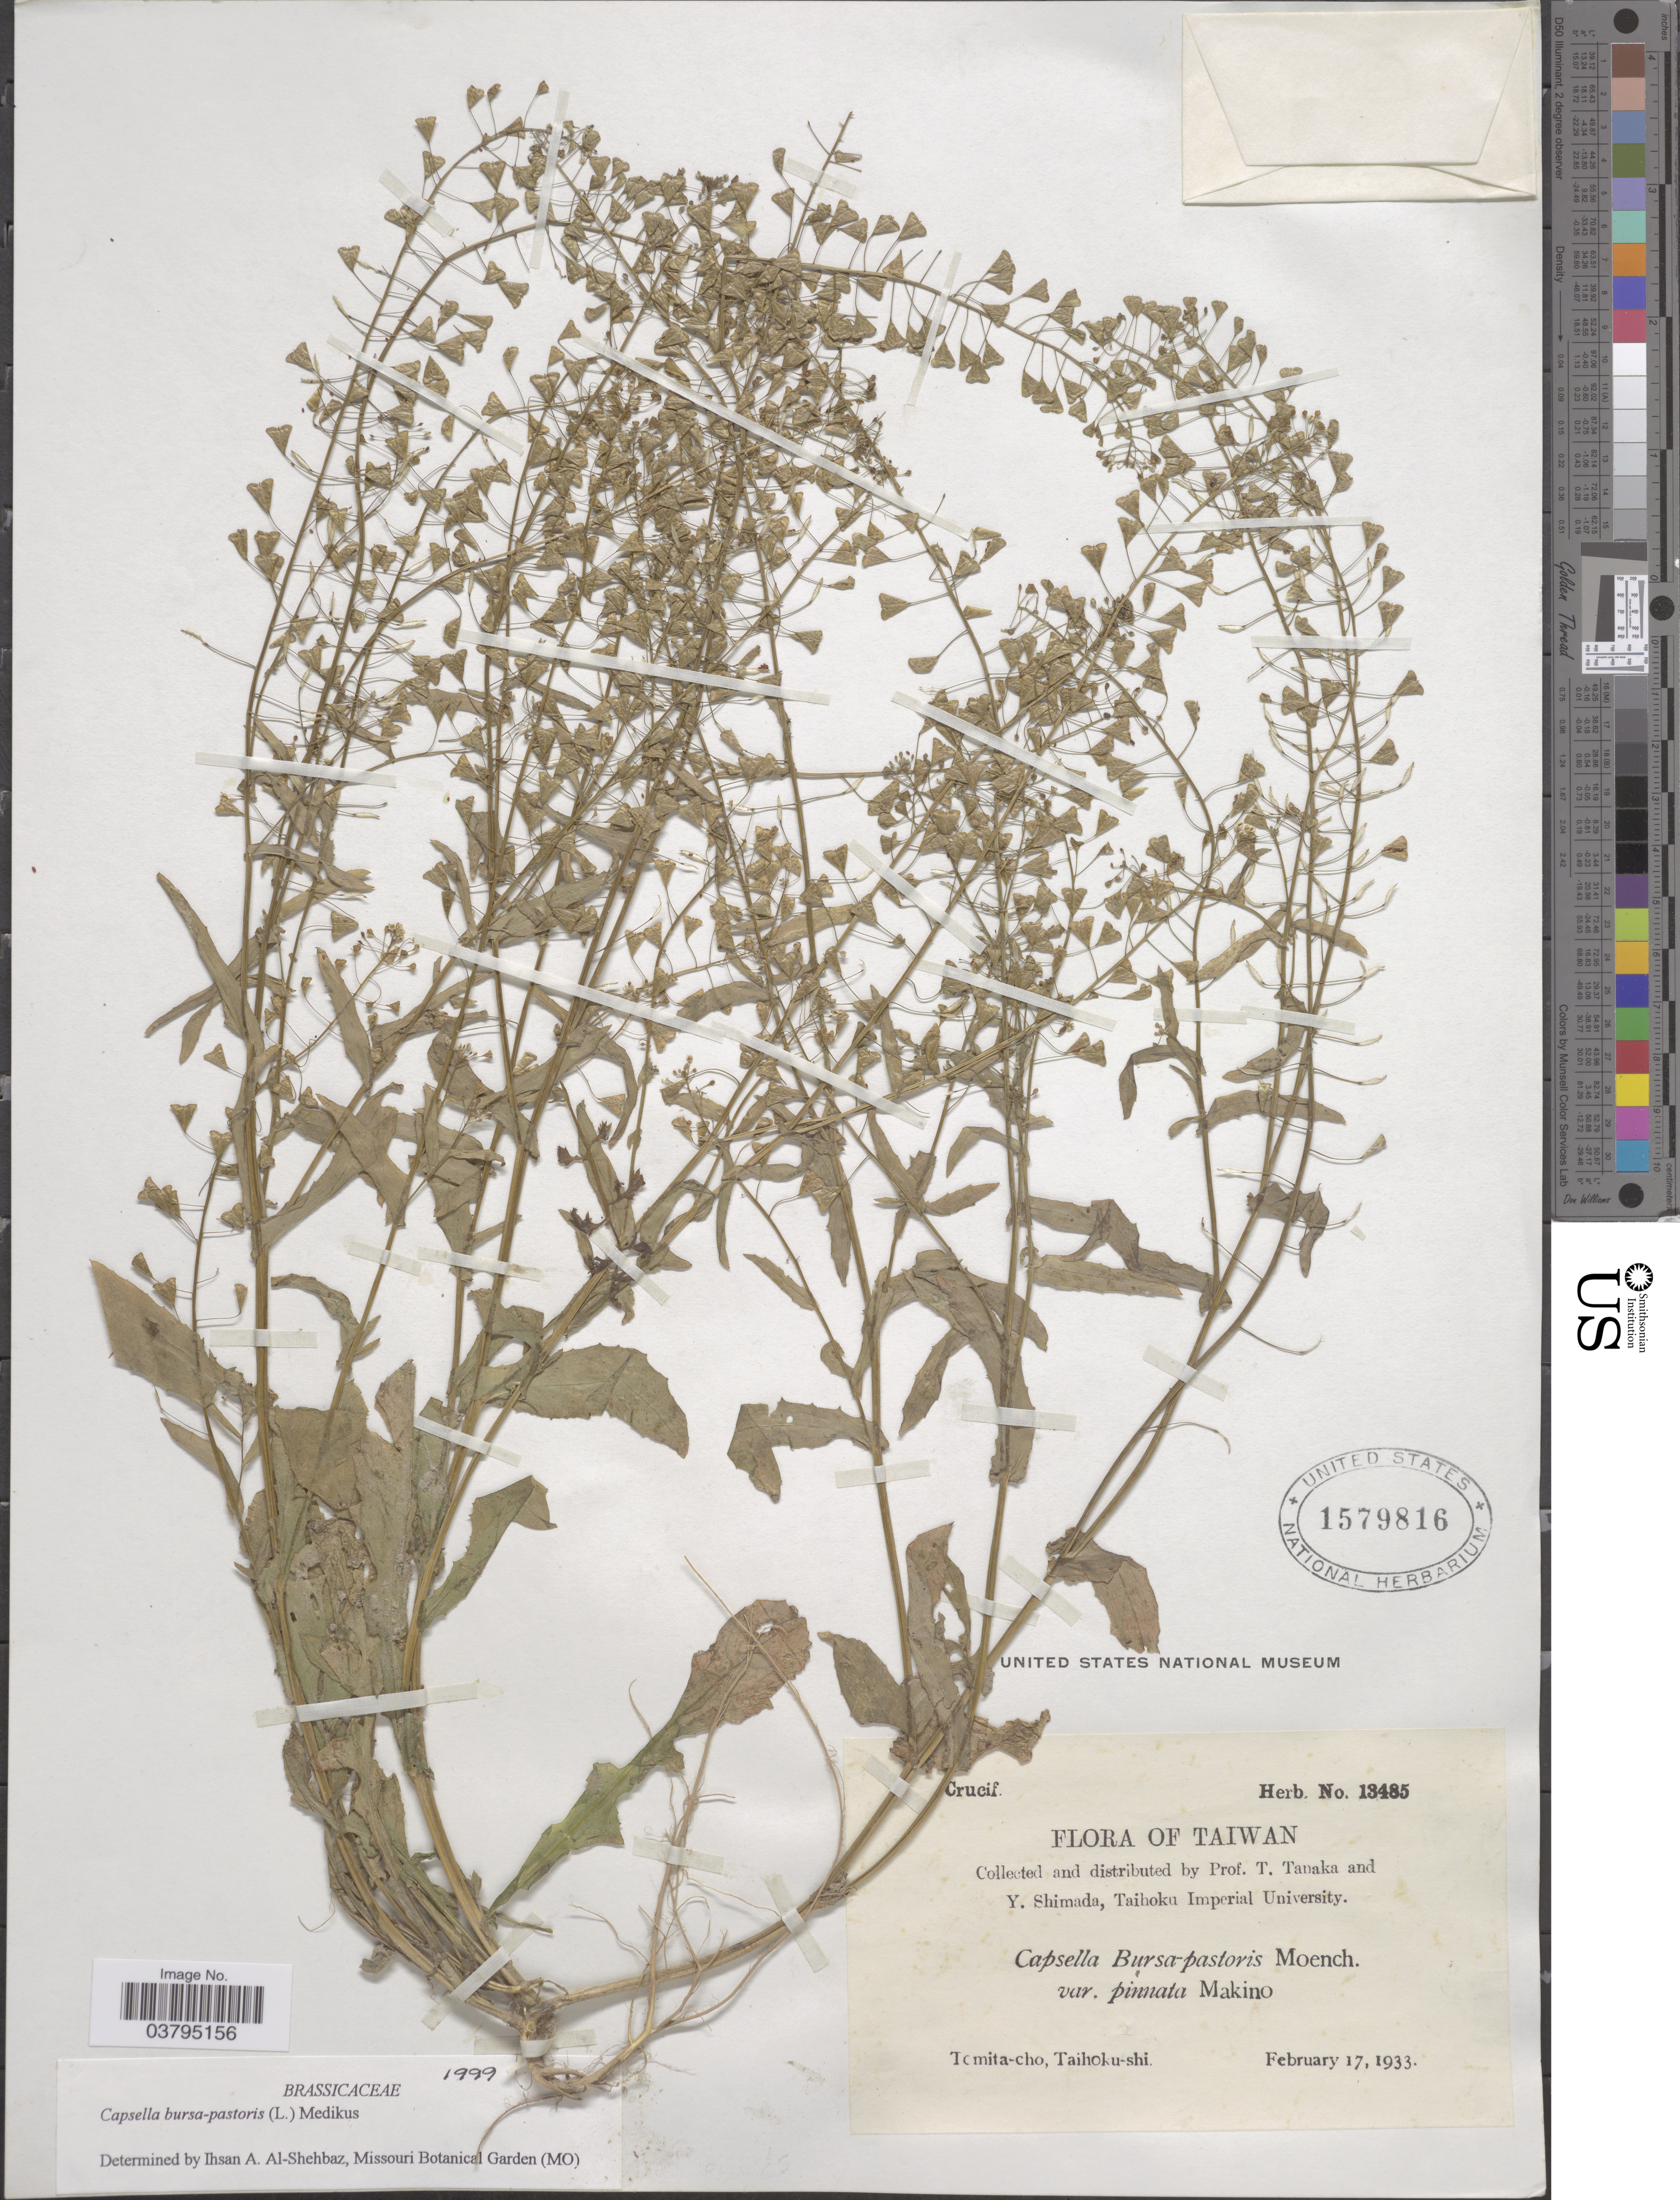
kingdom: Plantae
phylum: Tracheophyta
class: Magnoliopsida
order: Brassicales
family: Brassicaceae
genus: Capsella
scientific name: Capsella bursa-pastoris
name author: (L.) Medik.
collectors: T. Tanaka & Y. Shimada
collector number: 13485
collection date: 1933-02-17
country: Taiwan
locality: Taiwan. Tomita-cho, Taihoku-shi.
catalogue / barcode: US 1579816